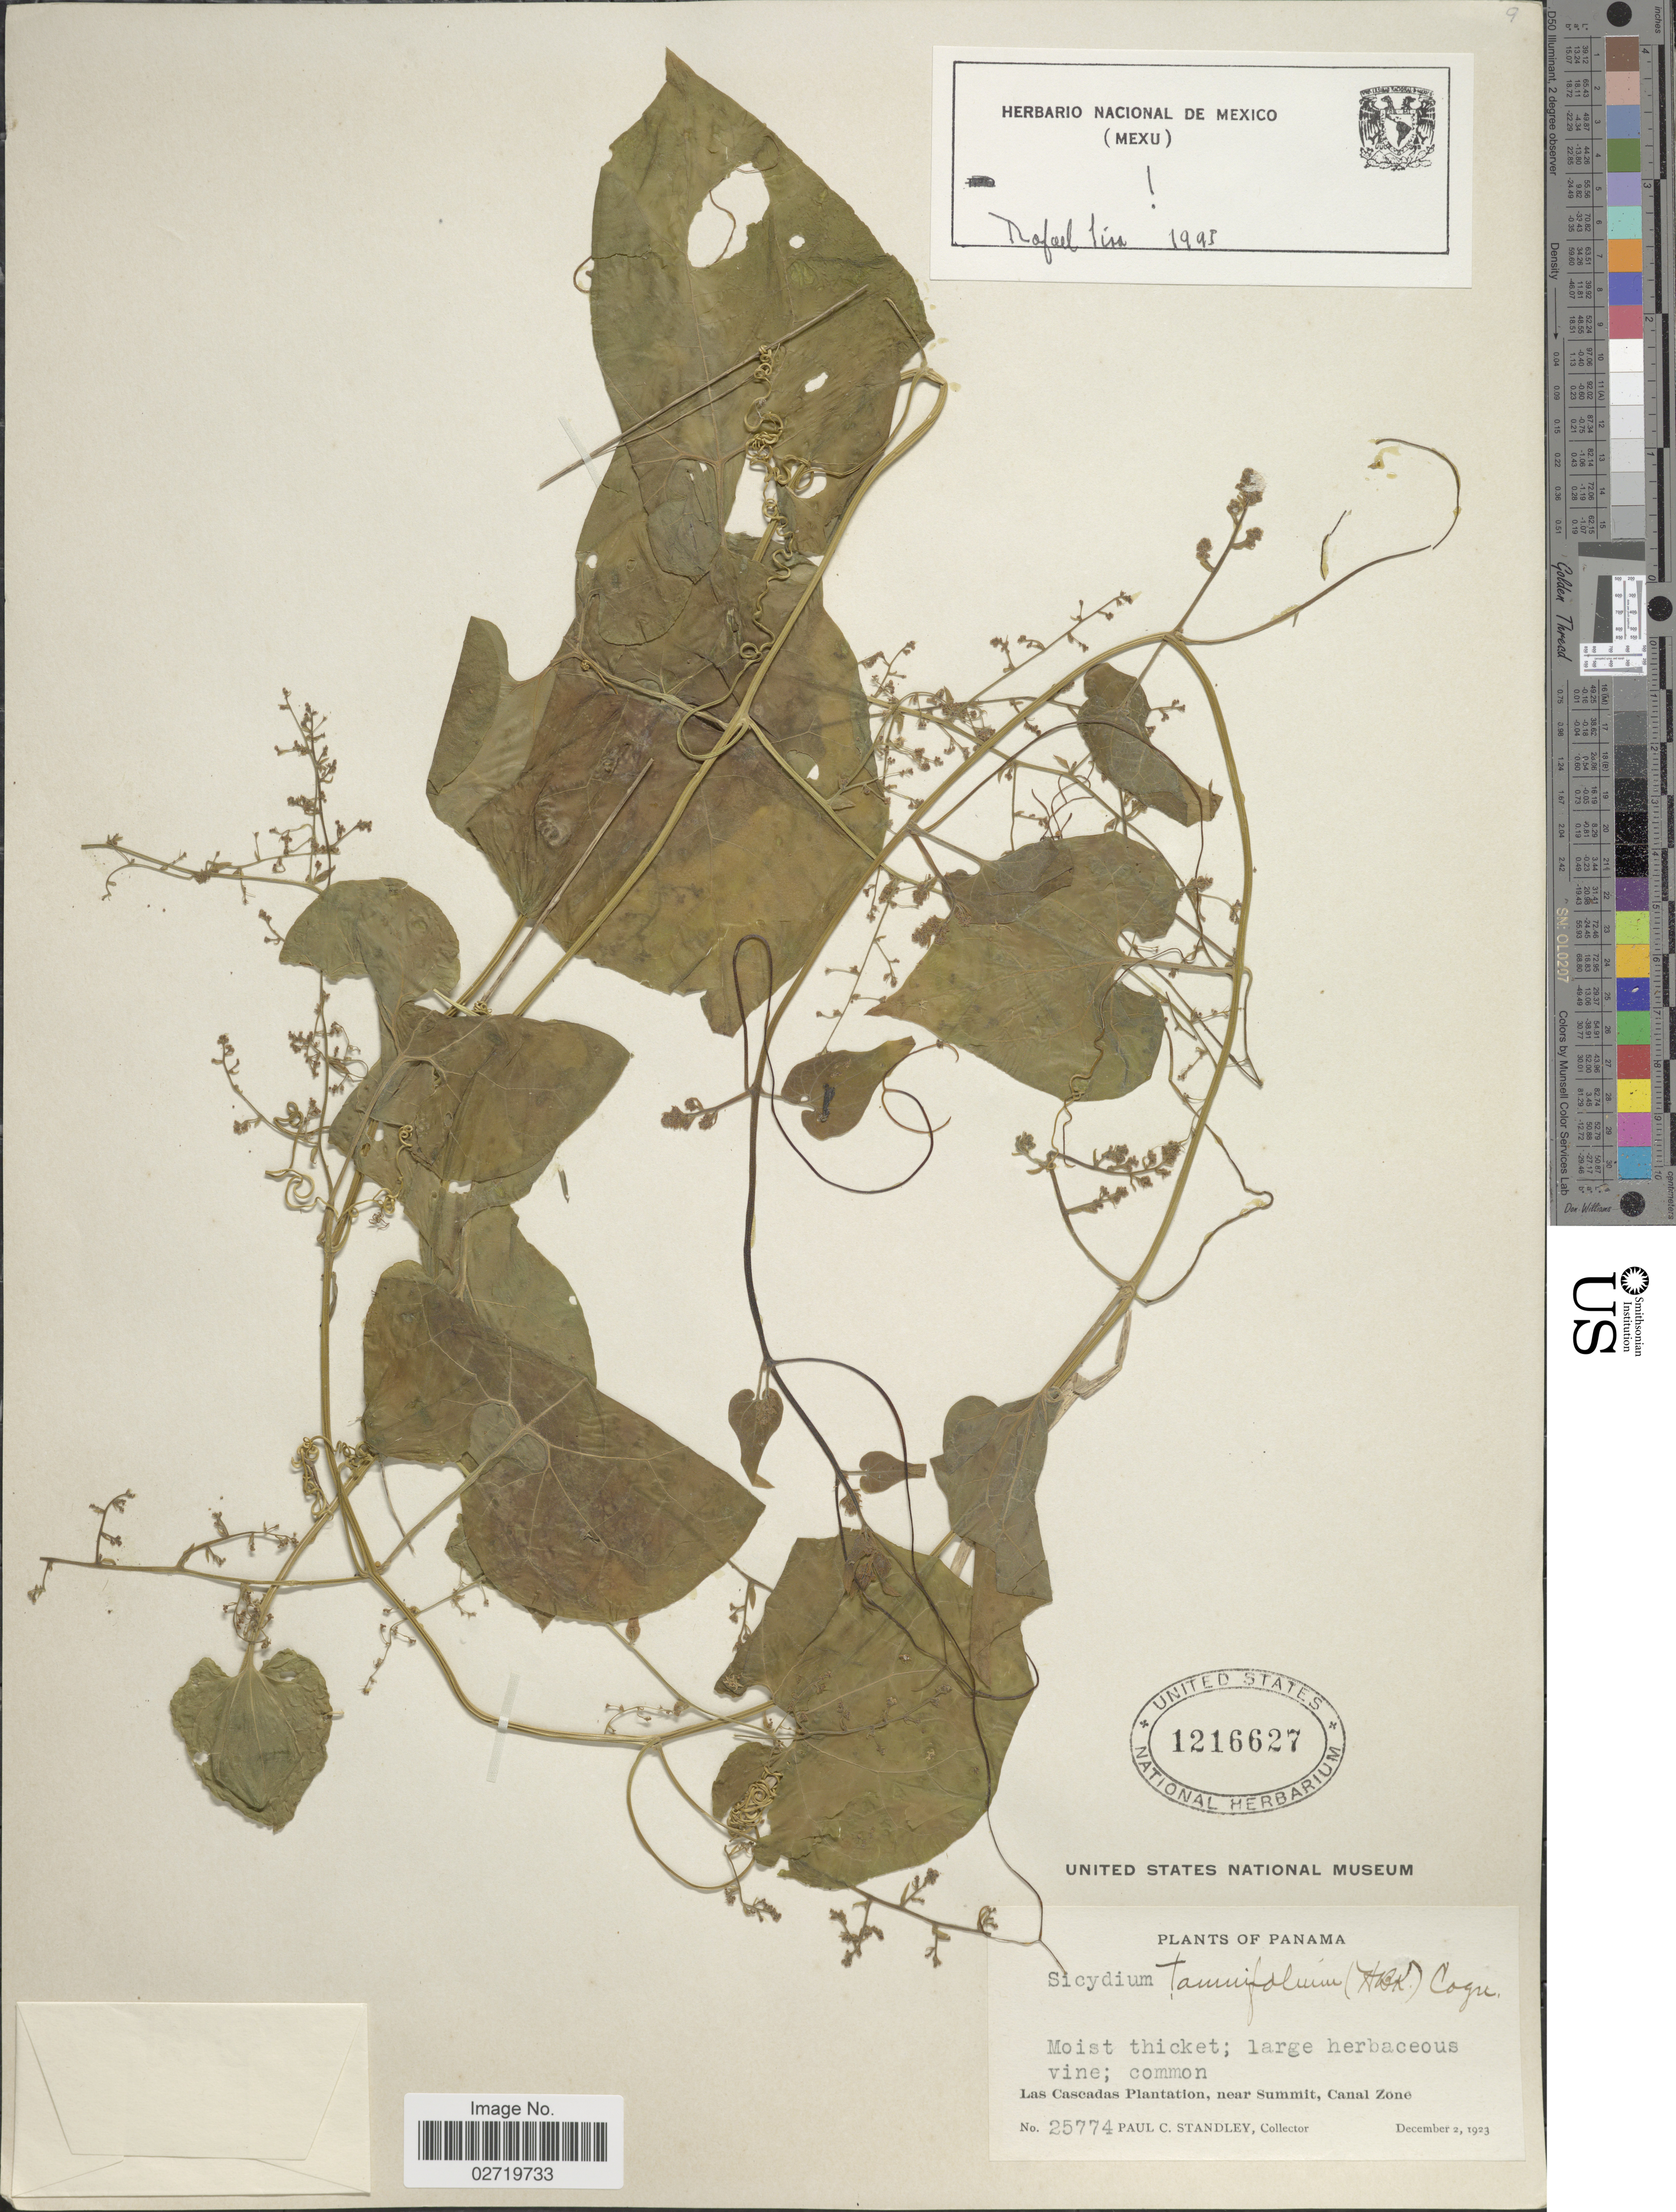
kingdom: Plantae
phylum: Tracheophyta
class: Magnoliopsida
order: Cucurbitales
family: Cucurbitaceae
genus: Sicydium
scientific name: Sicydium tamnifolium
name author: (Kunth) Cogn.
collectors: P. C. Standley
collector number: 25774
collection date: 1923-12-02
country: Panama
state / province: Colón / Panamá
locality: Las Cascadas Plantation, near Summit, Canal Zone.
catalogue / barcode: US 1216627